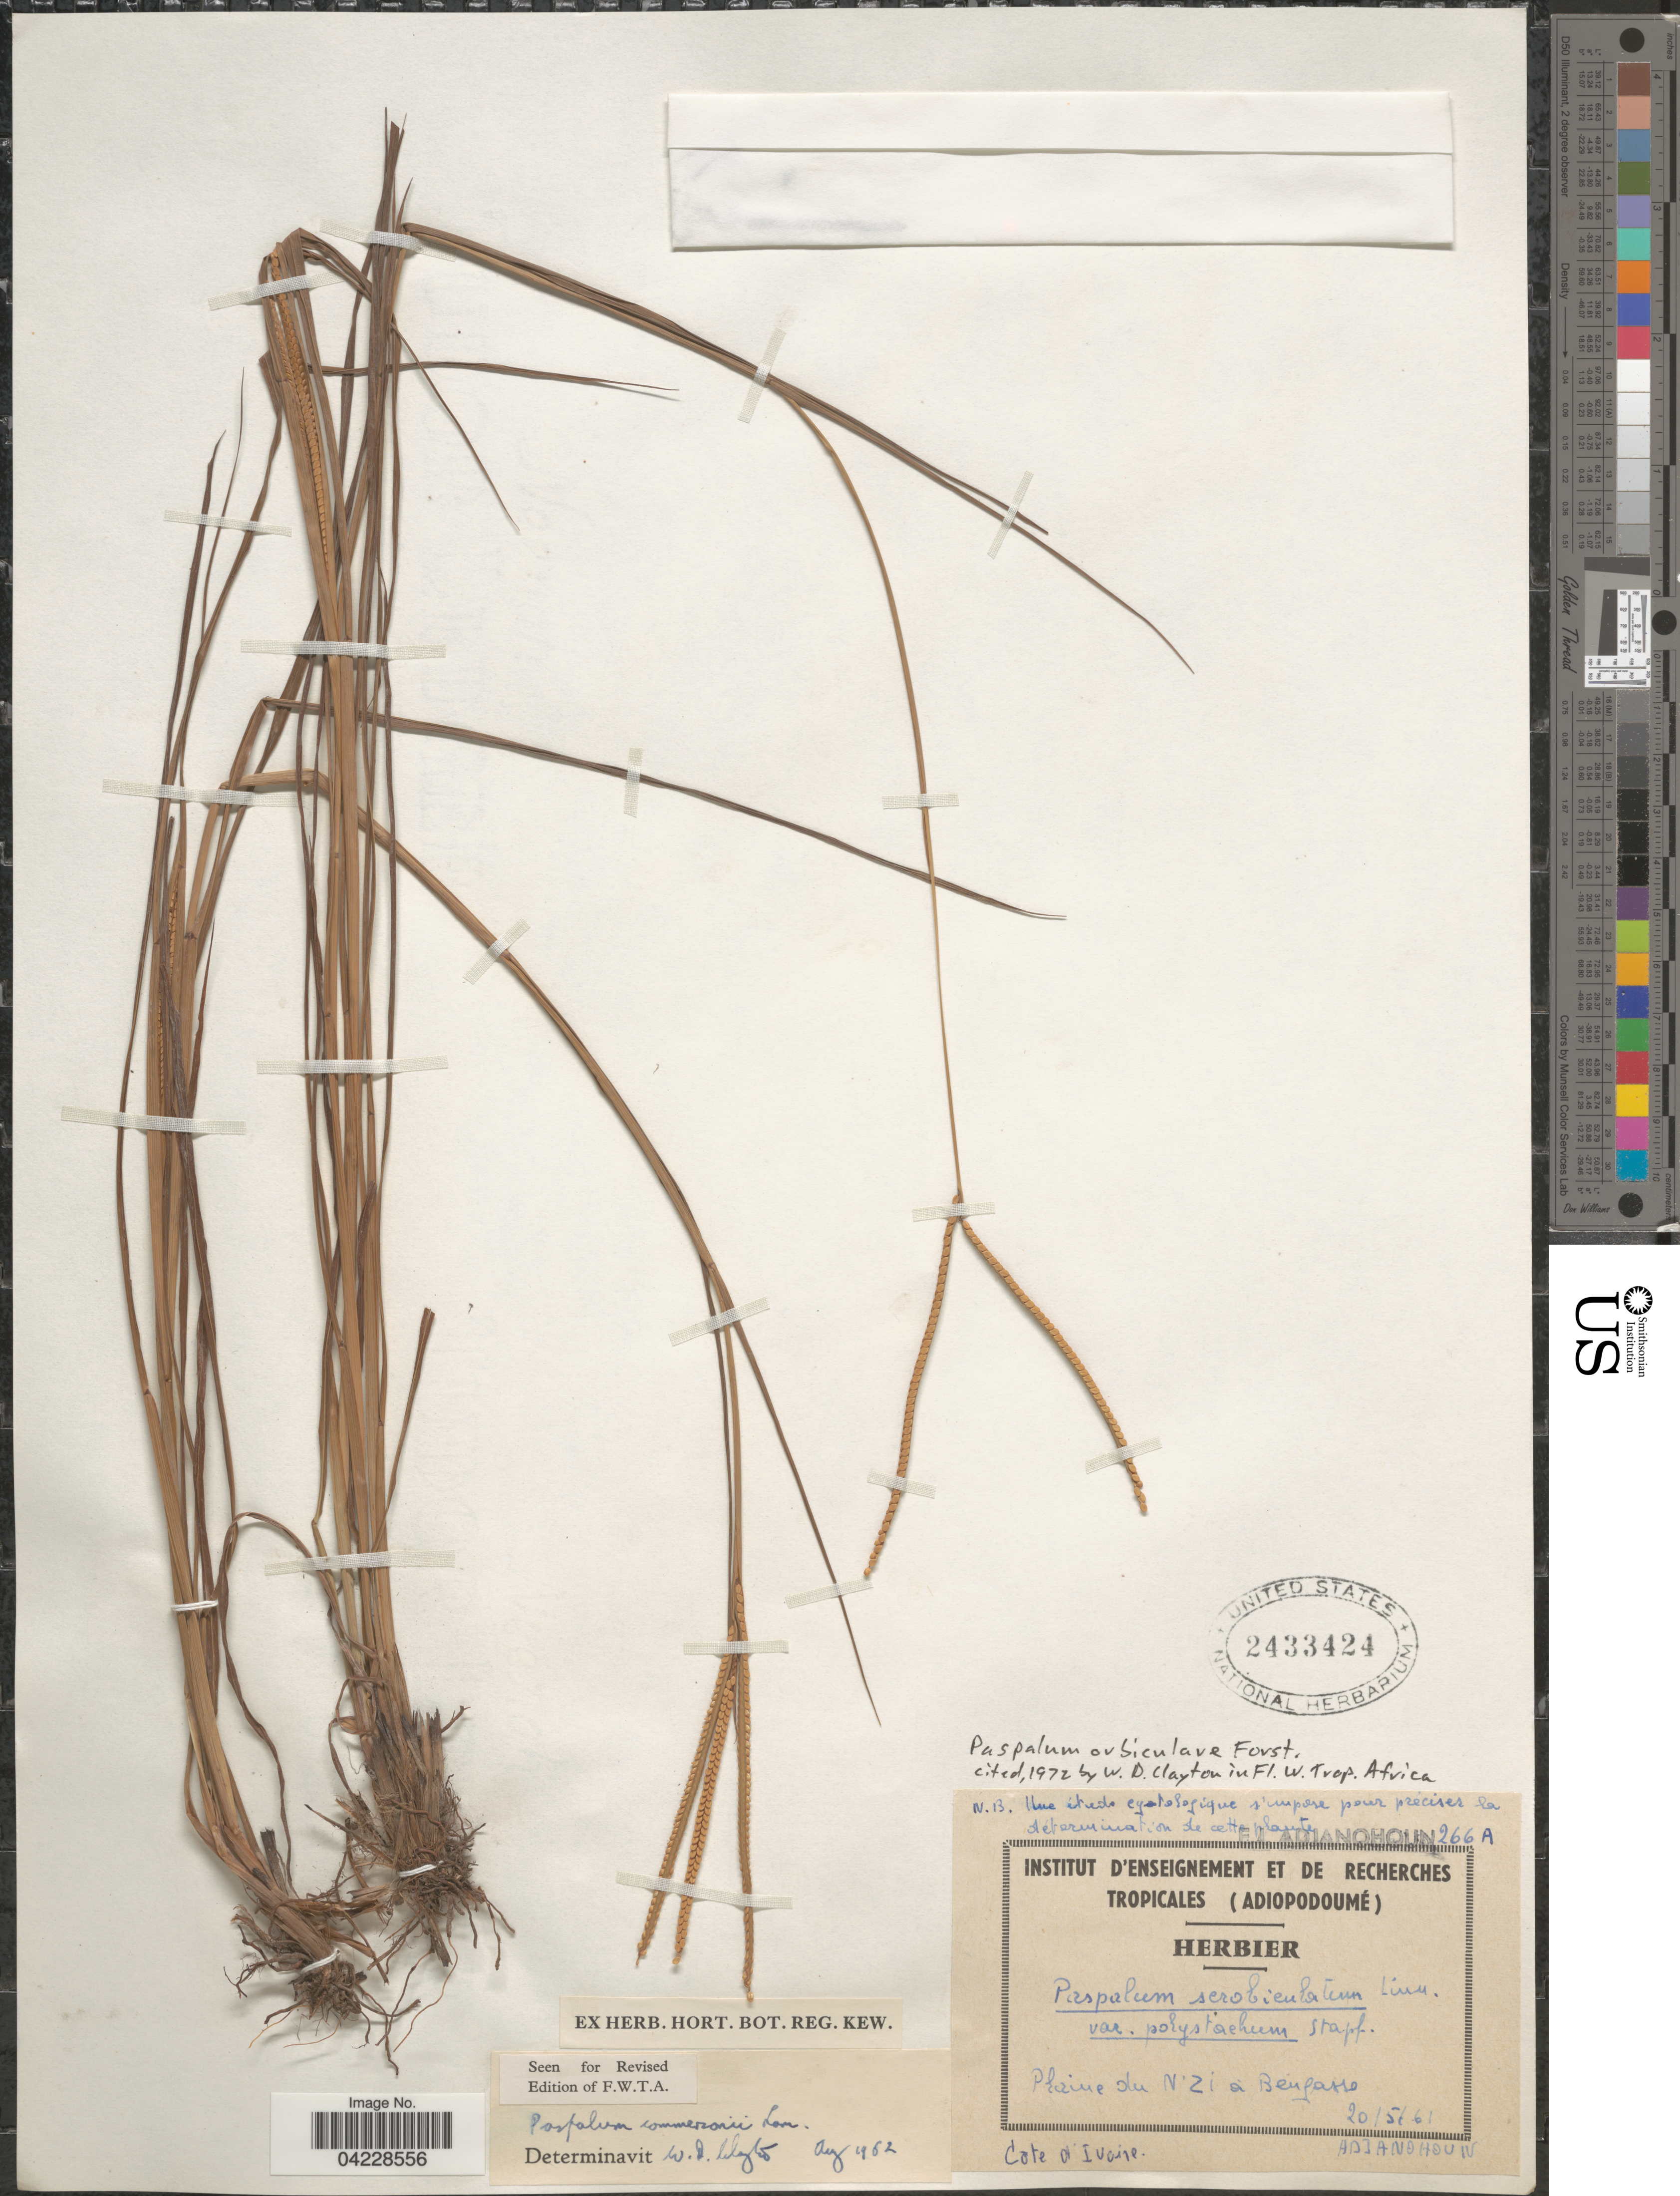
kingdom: Plantae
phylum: Tracheophyta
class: Liliopsida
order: Poales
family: Poaceae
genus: Paspalum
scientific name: Paspalum scrobiculatum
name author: L.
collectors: E. Adjanohoun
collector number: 266A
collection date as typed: Transcribed d/m/y: 20/5/61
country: Ivory Coast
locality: Plaine du N'Zi a Beupasse. Cote d'Ivoire.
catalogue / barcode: US 2433424